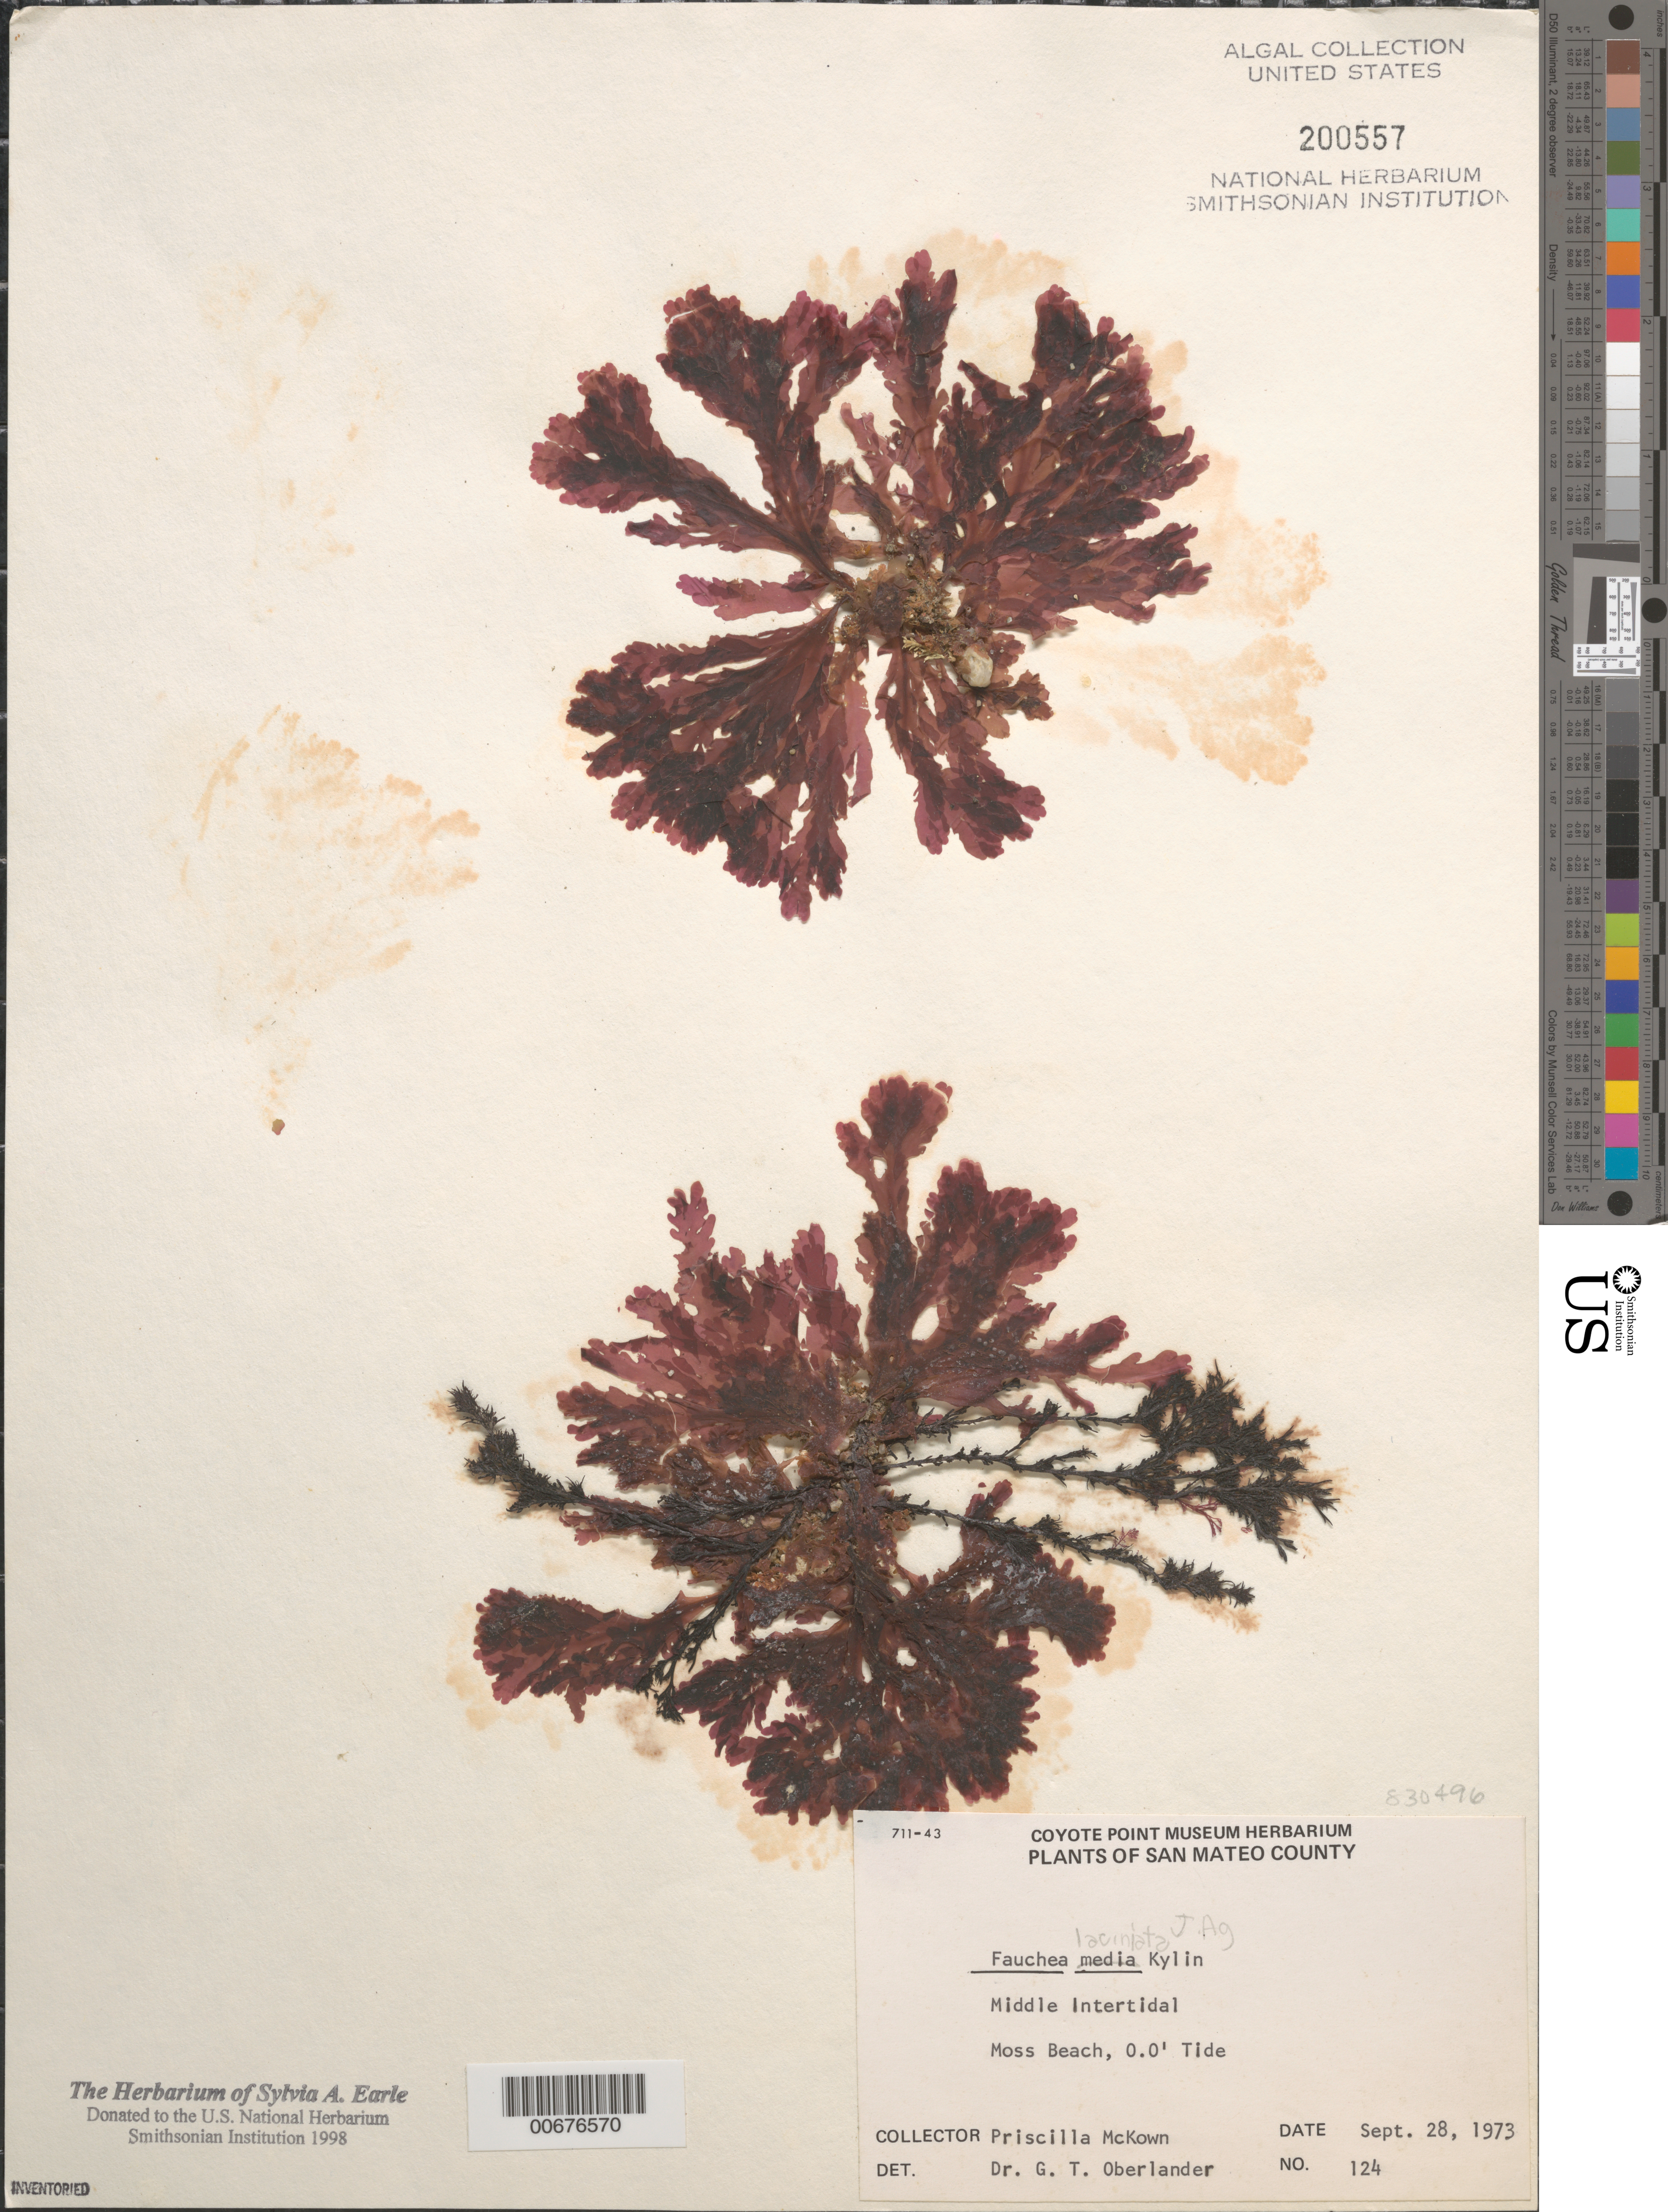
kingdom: Plantae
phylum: Rhodophyta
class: Florideophyceae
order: Rhodymeniales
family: Faucheaceae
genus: Gloiocladia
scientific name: Gloiocladia laciniata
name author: (J. Agardh) Rodríguez-Prieto & N. Sánchez in Rodríguez-Prieto et al.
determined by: Algae name updating Project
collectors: P. McKown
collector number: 124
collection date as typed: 28 Sep 1973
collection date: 1973-09-28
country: United States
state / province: California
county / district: San Mateo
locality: Moss Beach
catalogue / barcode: US 200557